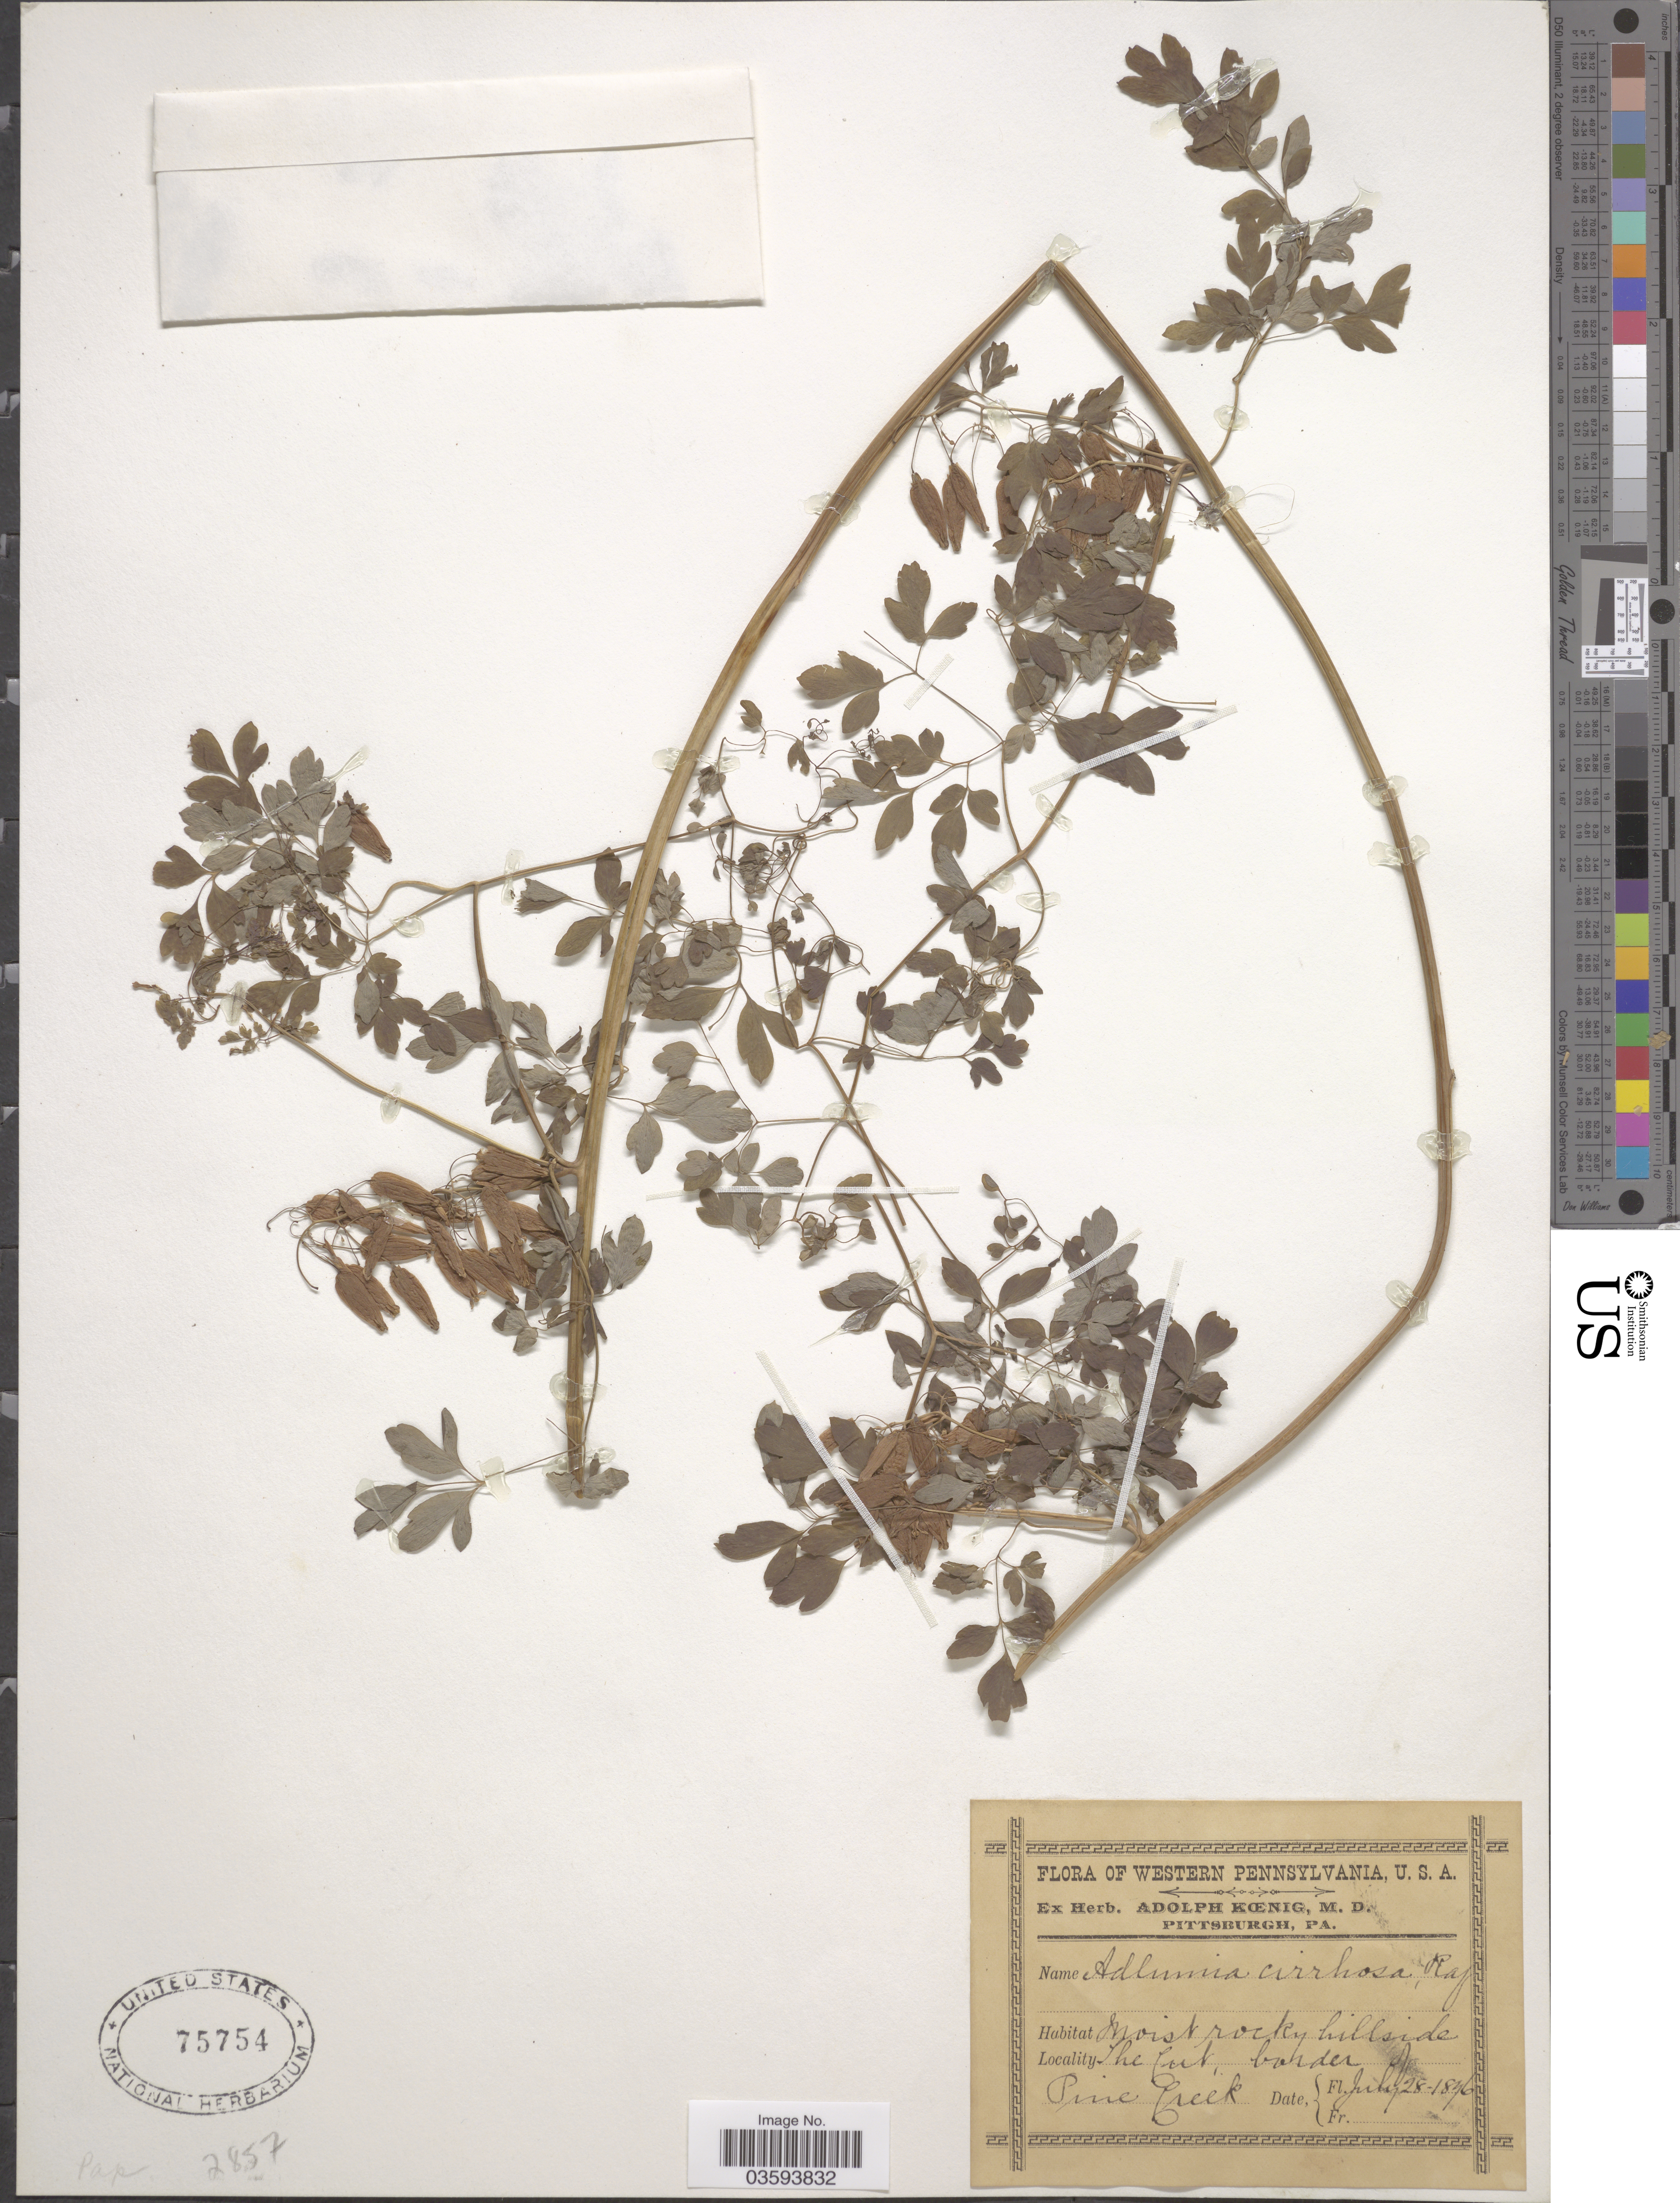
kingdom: Plantae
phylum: Tracheophyta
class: Magnoliopsida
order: Ranunculales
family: Papaveraceae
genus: Adlumia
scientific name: Adlumia cirrhosa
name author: Raf. ex DC.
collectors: Ex herb. Adolph Kœnig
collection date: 1876-07-28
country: United States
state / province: Pennsylvania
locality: Western Pennsylvania. the Cut, border of Pine Creek.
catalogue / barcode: US 75754